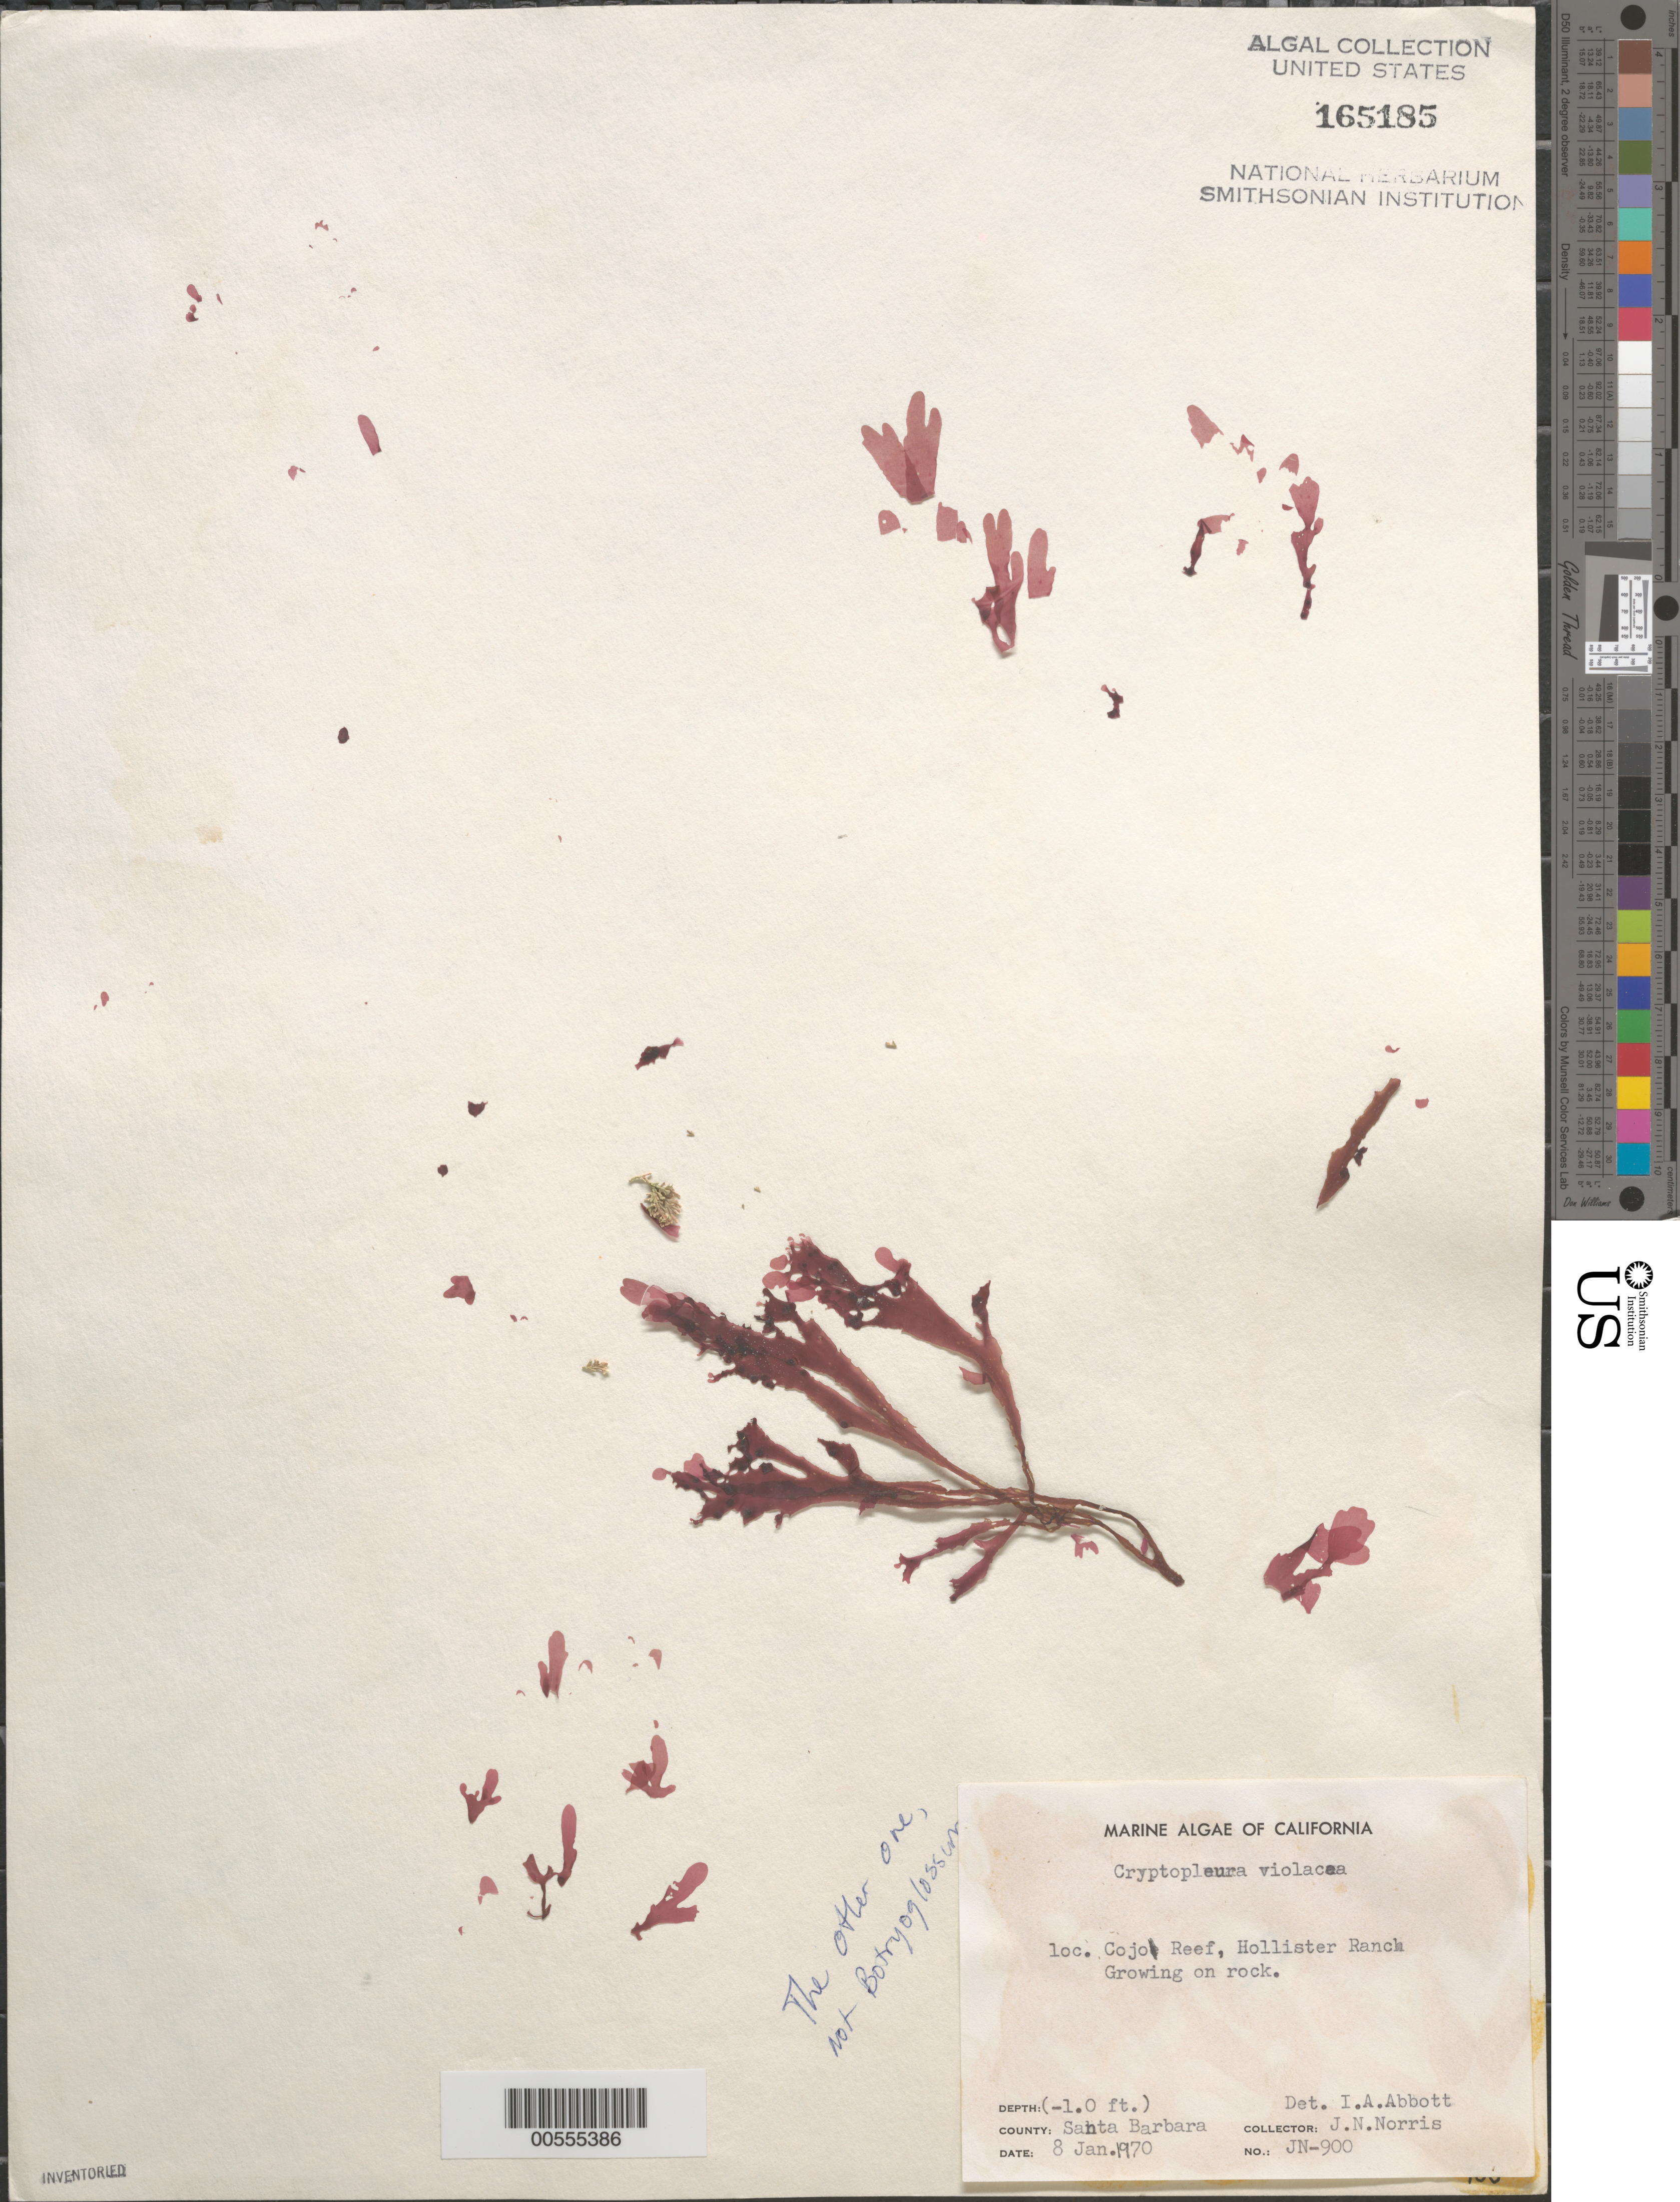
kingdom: Plantae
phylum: Rhodophyta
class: Florideophyceae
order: Ceramiales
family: Delesseriaceae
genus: Cryptopleura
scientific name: Cryptopleura violacea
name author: (J. Ag.) Kylin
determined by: Abbott, Isabella A.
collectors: J. N. Norris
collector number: JN-900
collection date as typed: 08 Jan 1970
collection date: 1970-01-08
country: United States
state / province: California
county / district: Santa Barbara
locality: Cojo Reef, Hollister Ranch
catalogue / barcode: US 165185